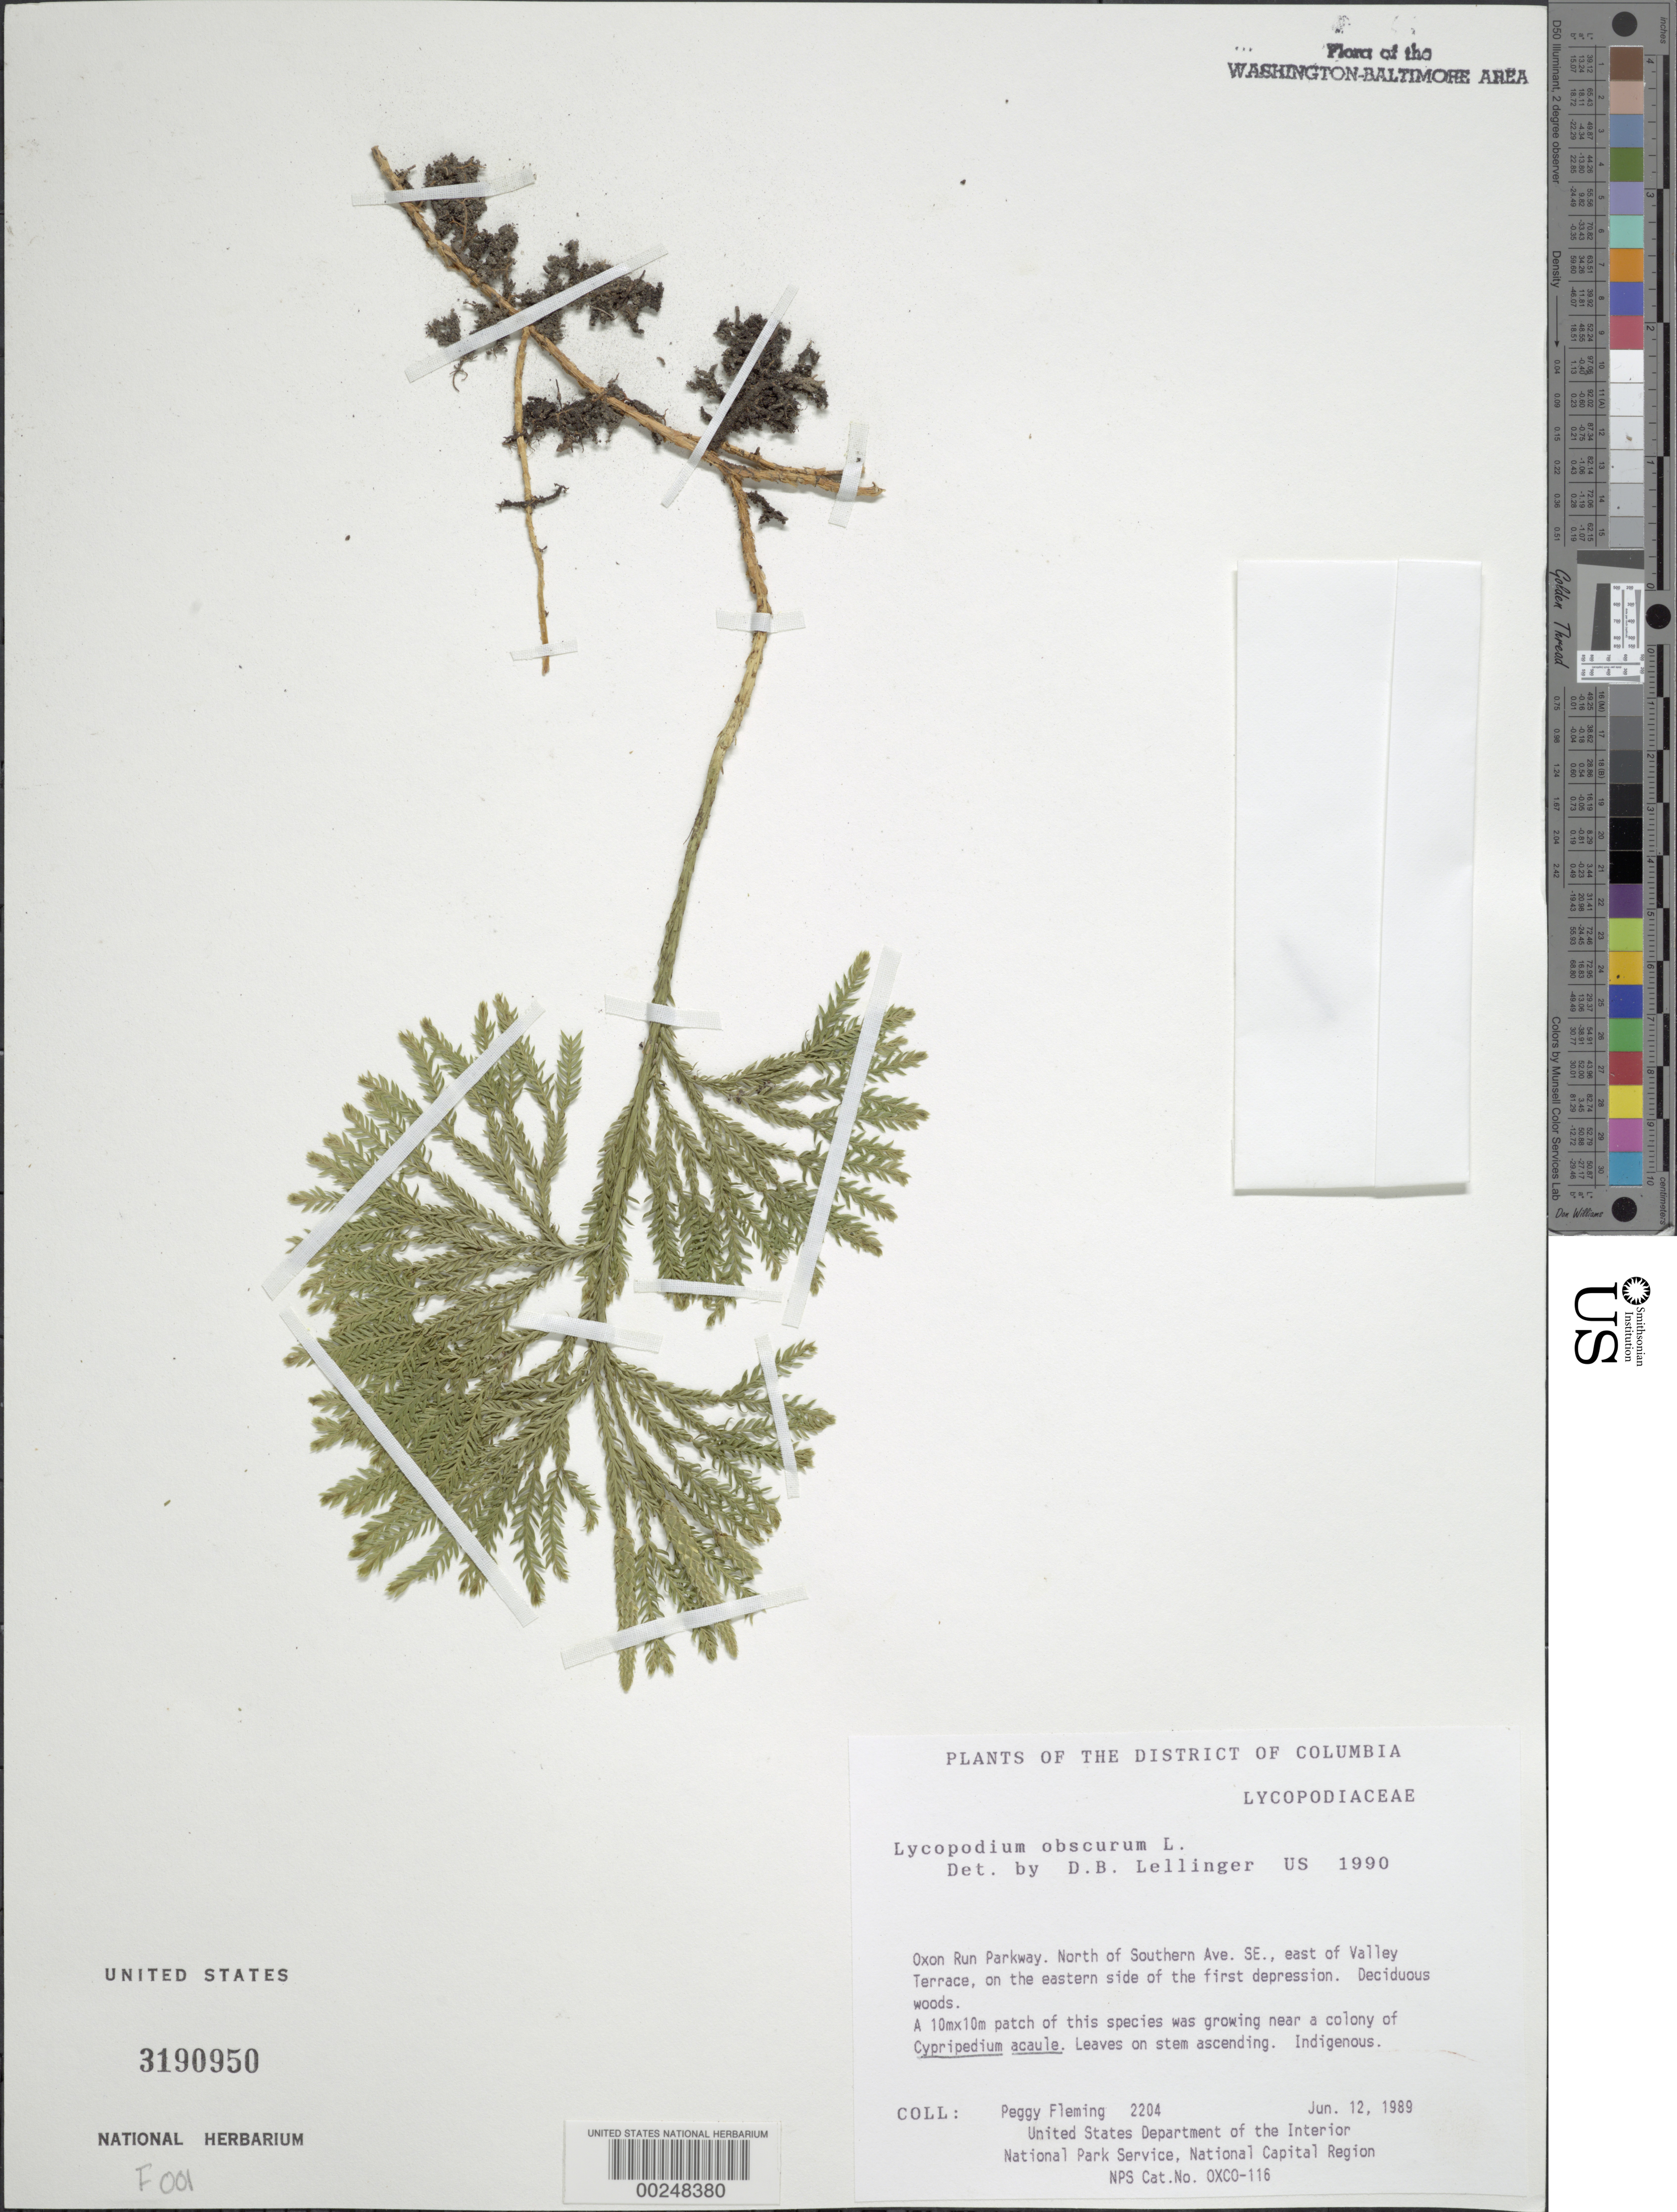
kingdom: Plantae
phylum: Tracheophyta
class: Lycopodiopsida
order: Lycopodiales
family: Lycopodiaceae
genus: Dendrolycopodium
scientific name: Dendrolycopodium obscurum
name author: (L.) A. Haines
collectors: P. Fleming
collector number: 2204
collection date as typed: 12 Jun 1989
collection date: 1989-06-12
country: United States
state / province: District of Columbia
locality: Oxon Run Parkway, N of Southern Ave and E of Valley Terrace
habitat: Deciduous woods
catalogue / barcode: US 3190950